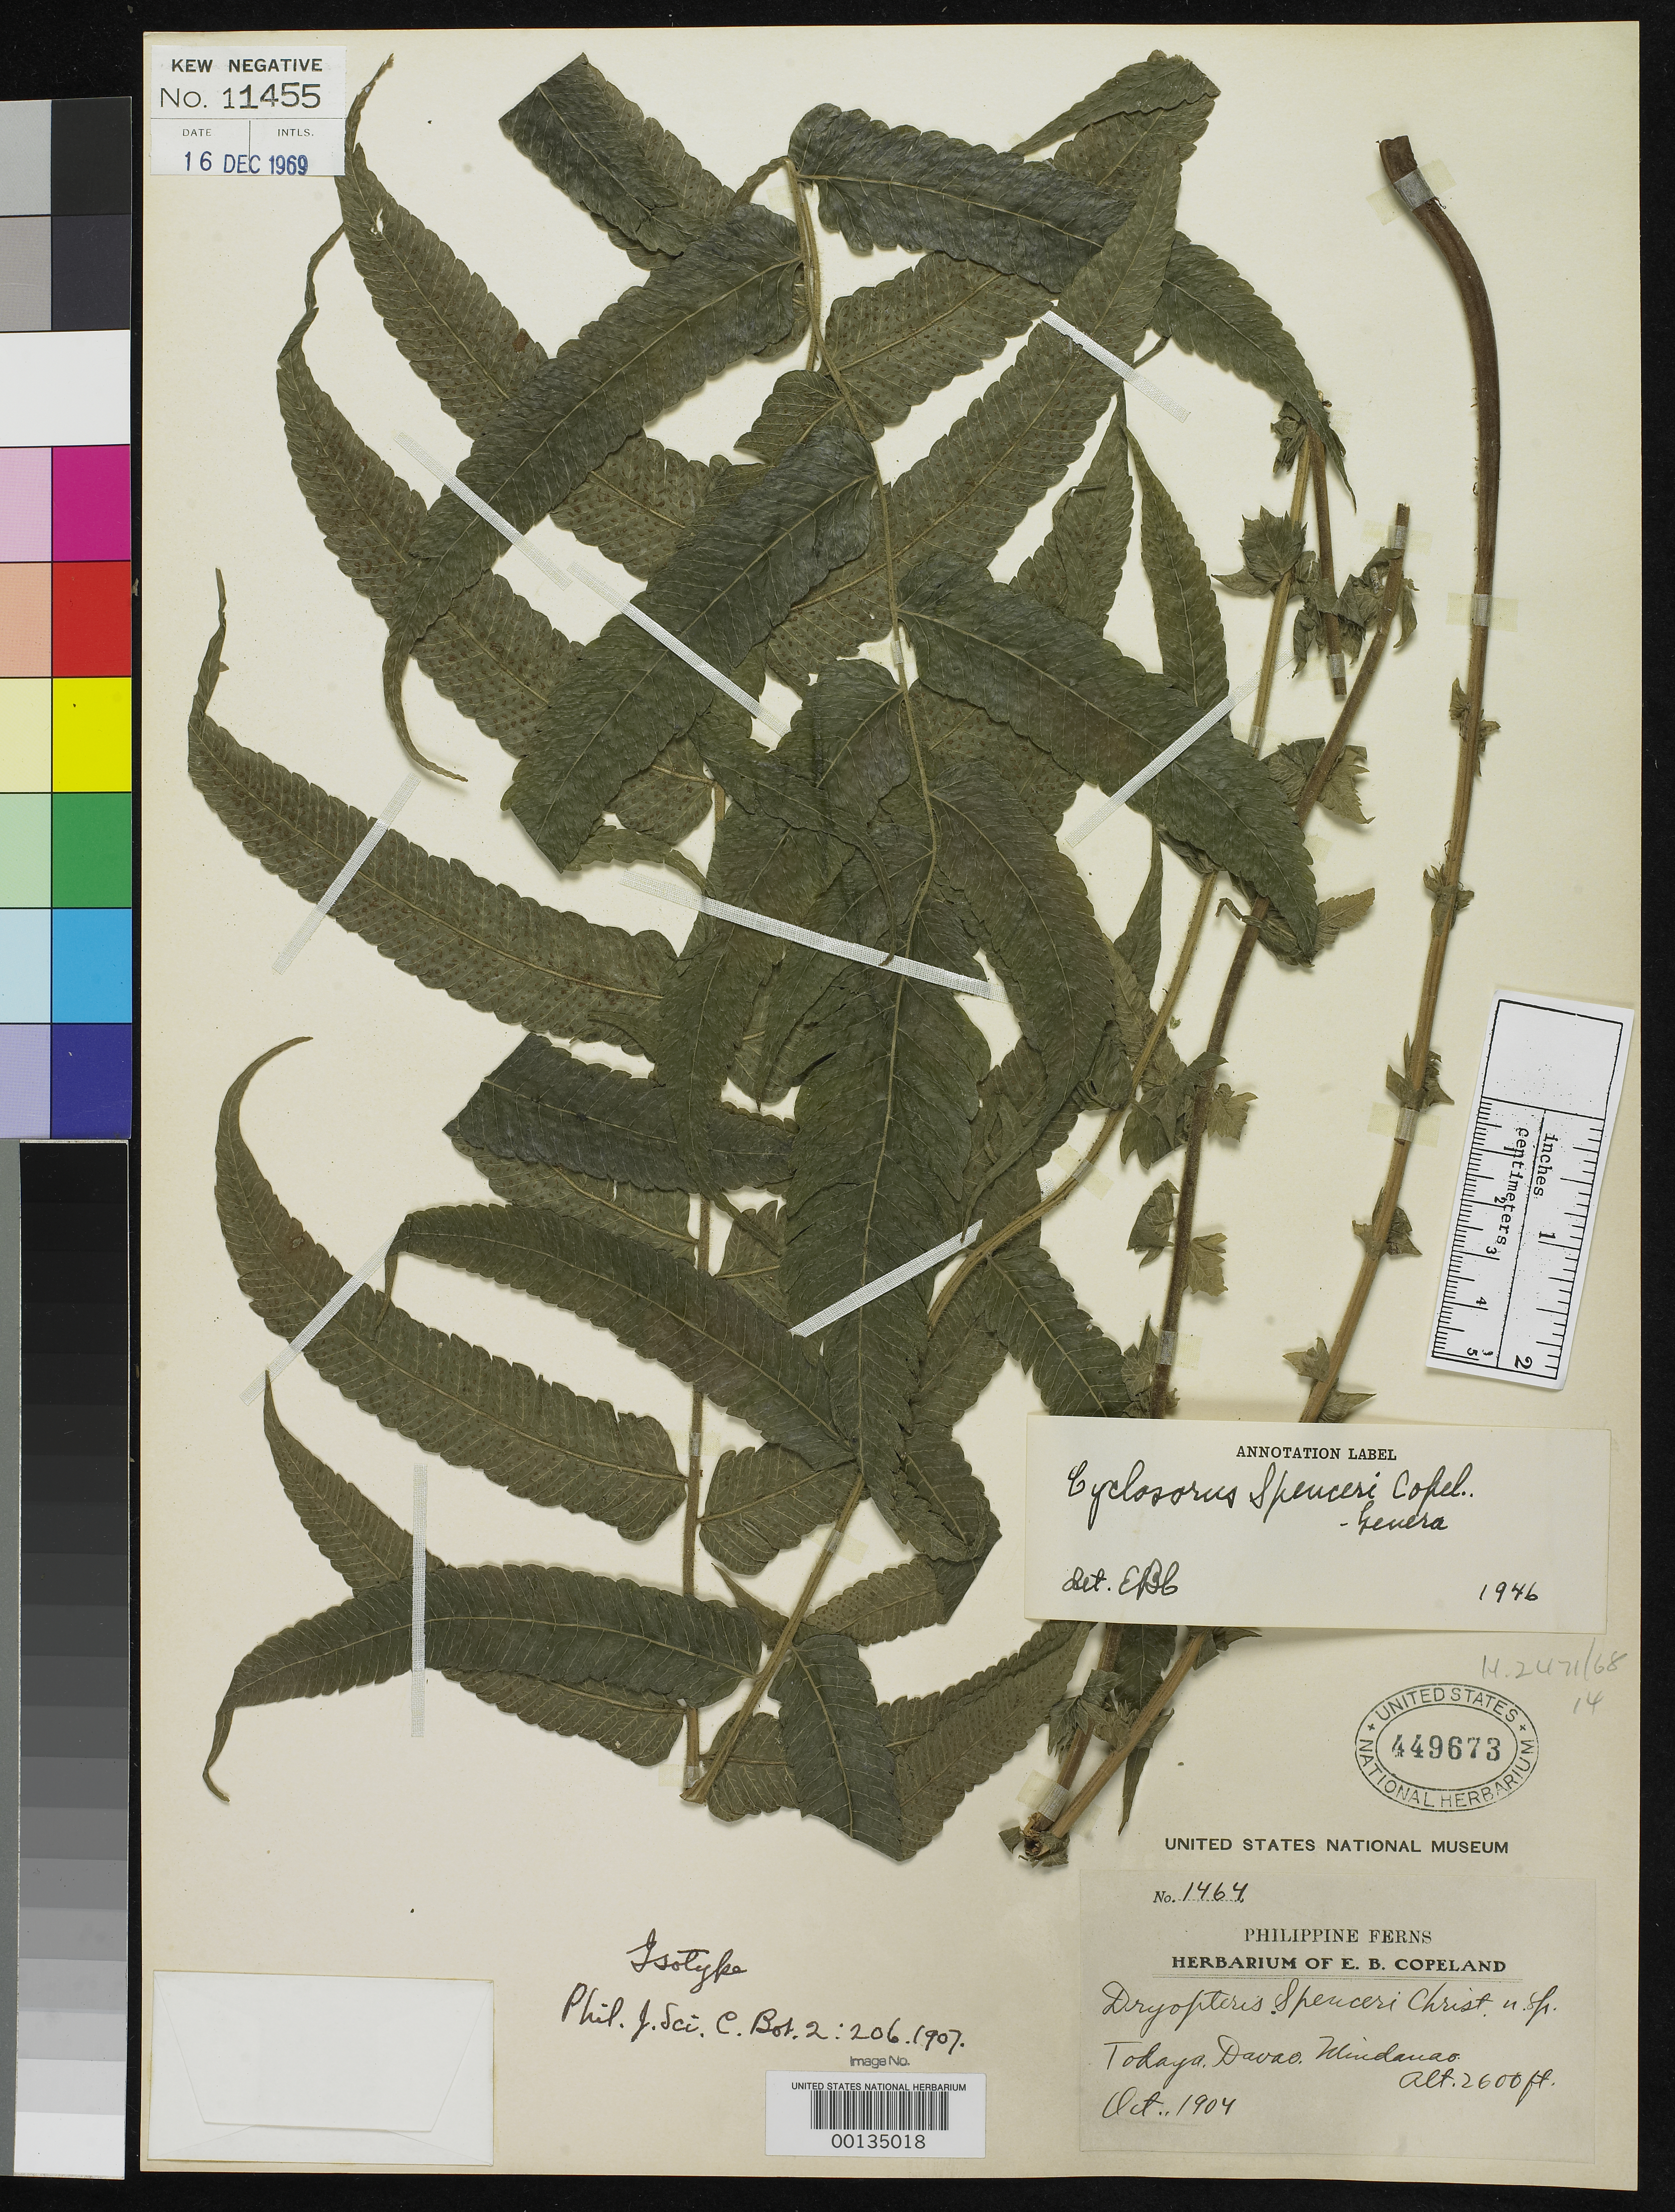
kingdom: Plantae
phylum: Tracheophyta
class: Polypodiopsida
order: Polypodiales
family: Dryopteridaceae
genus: Dryopteris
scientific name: Dryopteris spenceri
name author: Christ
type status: Isosyntype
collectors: E. B. Copeland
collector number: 1464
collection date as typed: Oct 1904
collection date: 1904-10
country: Philippines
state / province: Davao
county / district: Davao del Sur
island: Mindanao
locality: Todaya.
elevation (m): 792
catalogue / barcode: US 449673